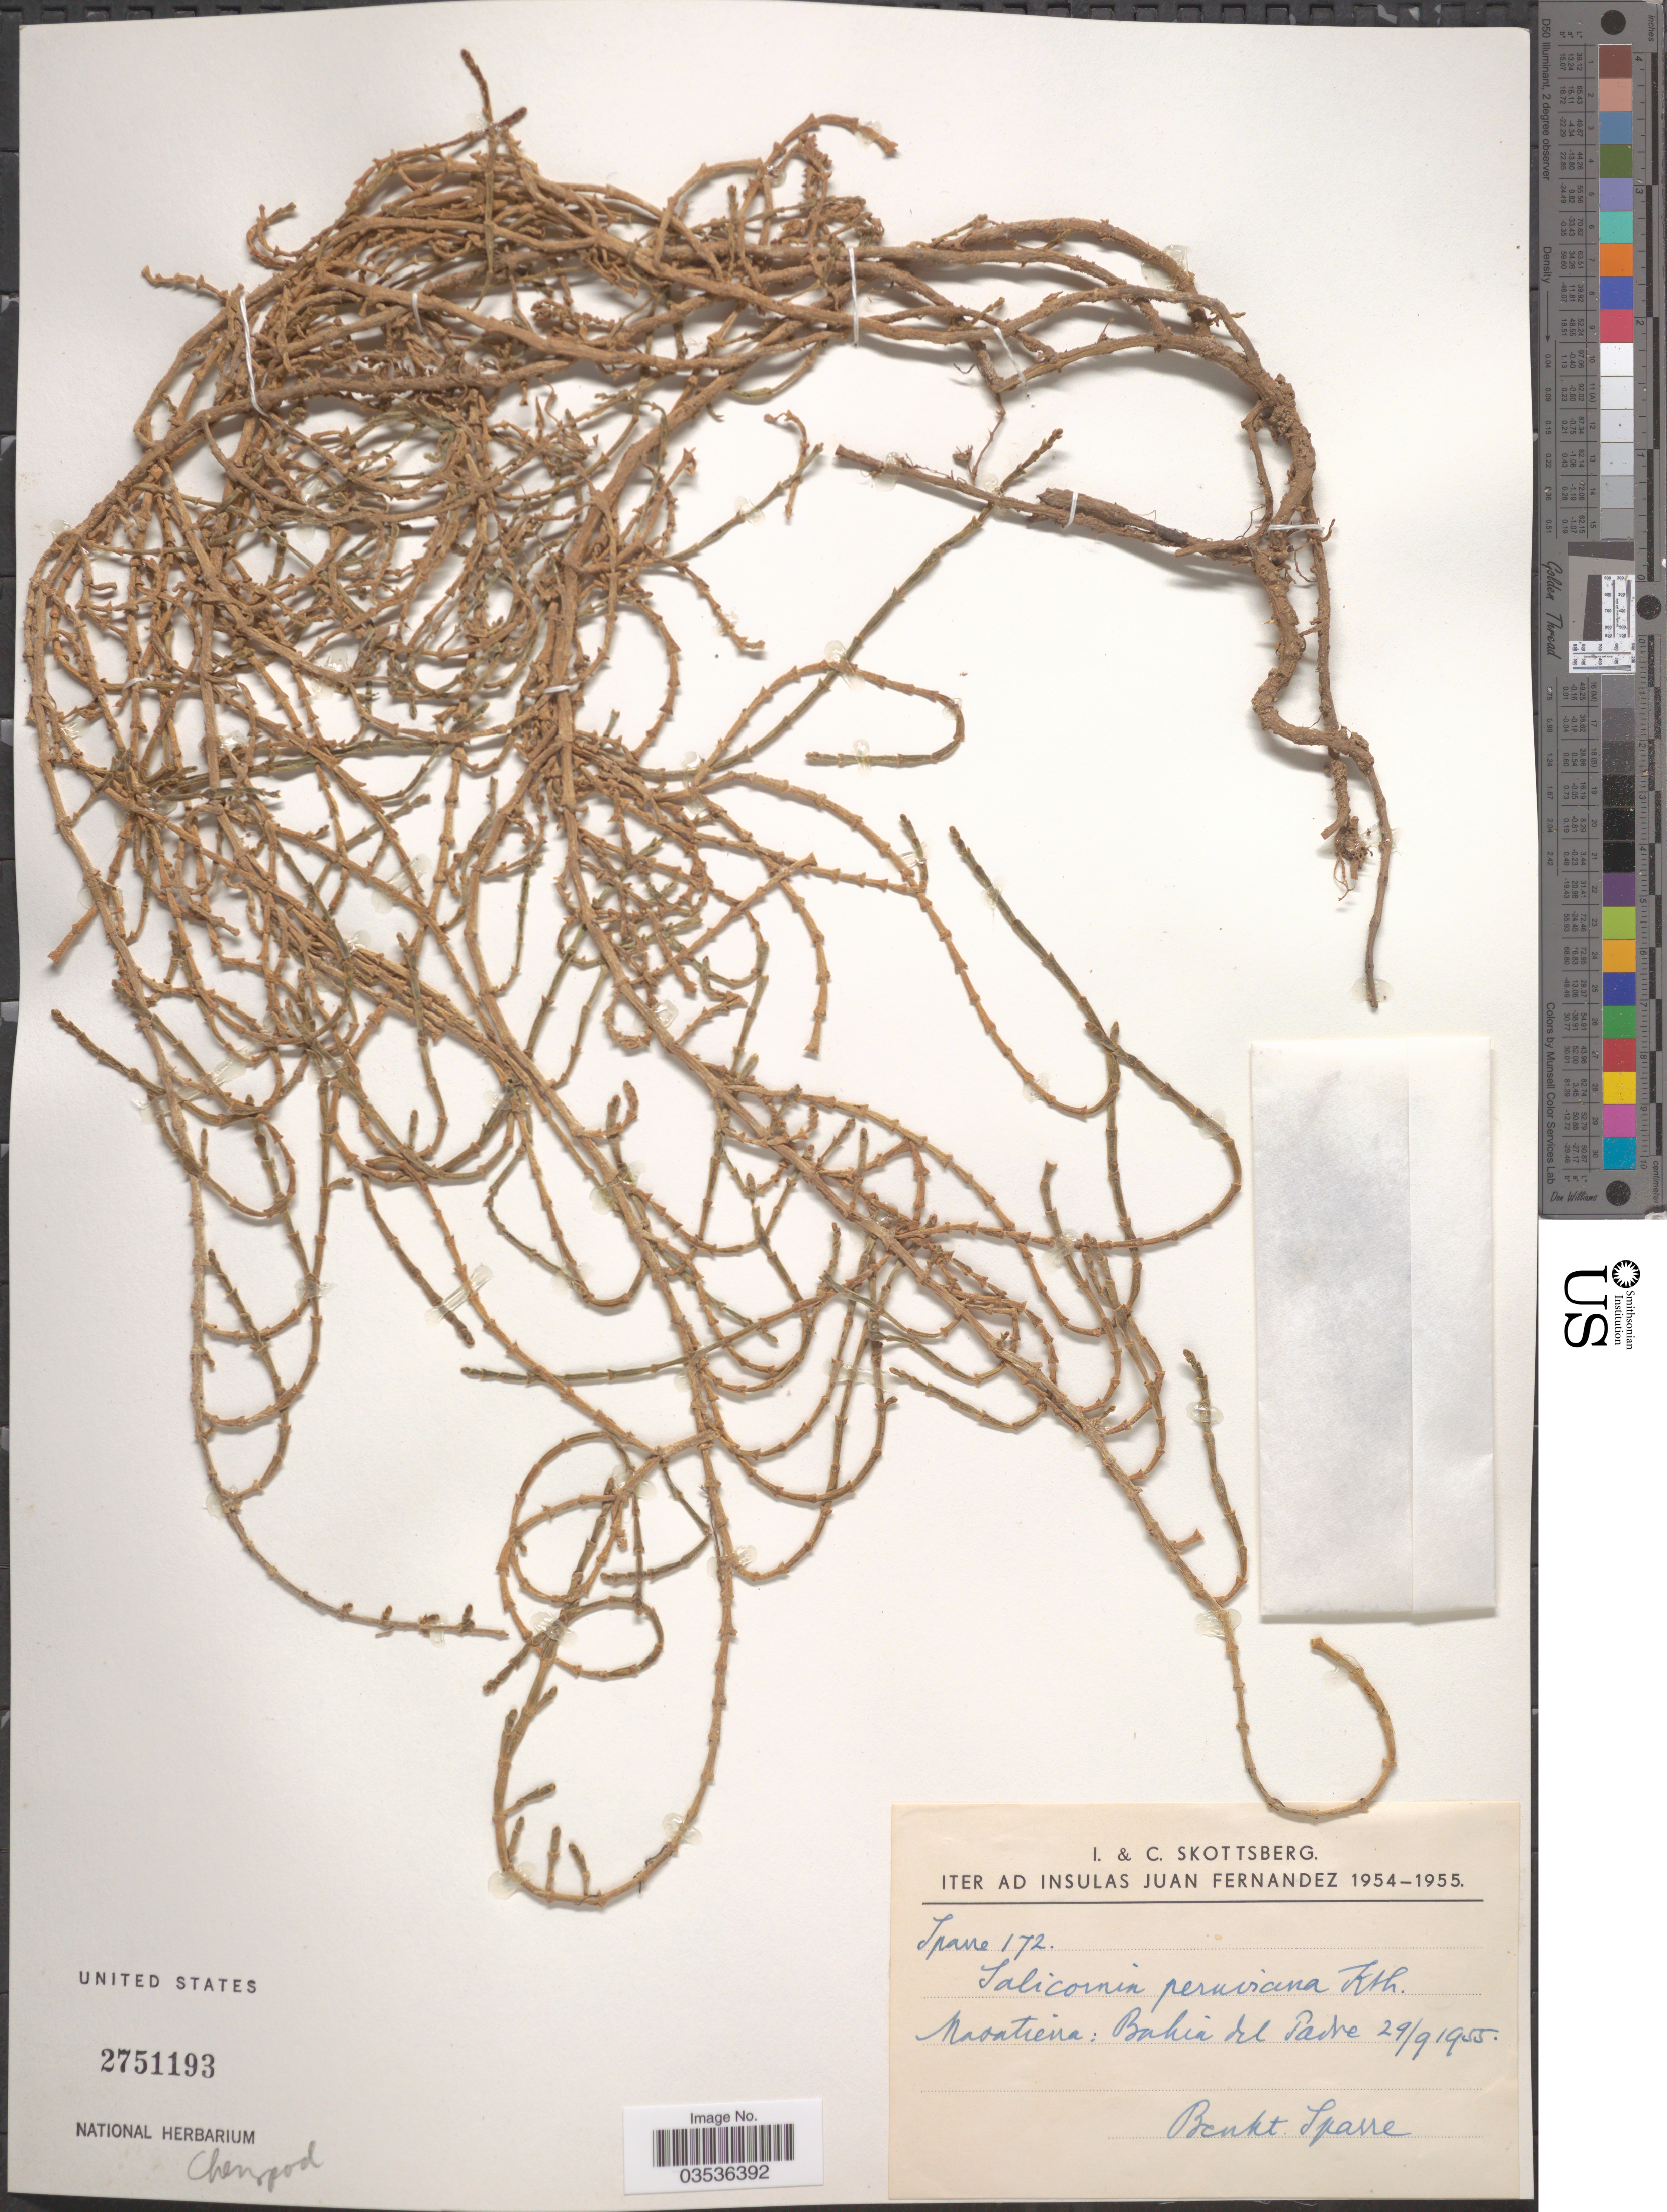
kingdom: Plantae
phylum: Tracheophyta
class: Magnoliopsida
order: Caryophyllales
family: Amaranthaceae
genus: Salicornia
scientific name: Salicornia fruticosa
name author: (L.) L.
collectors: B. Sparre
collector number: Sparre172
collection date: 1955-09-29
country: Chile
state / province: Valparaíso (V)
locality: Insulas Juan Fernandez. Masatierra: Bahia del Padre.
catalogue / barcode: US 2751193